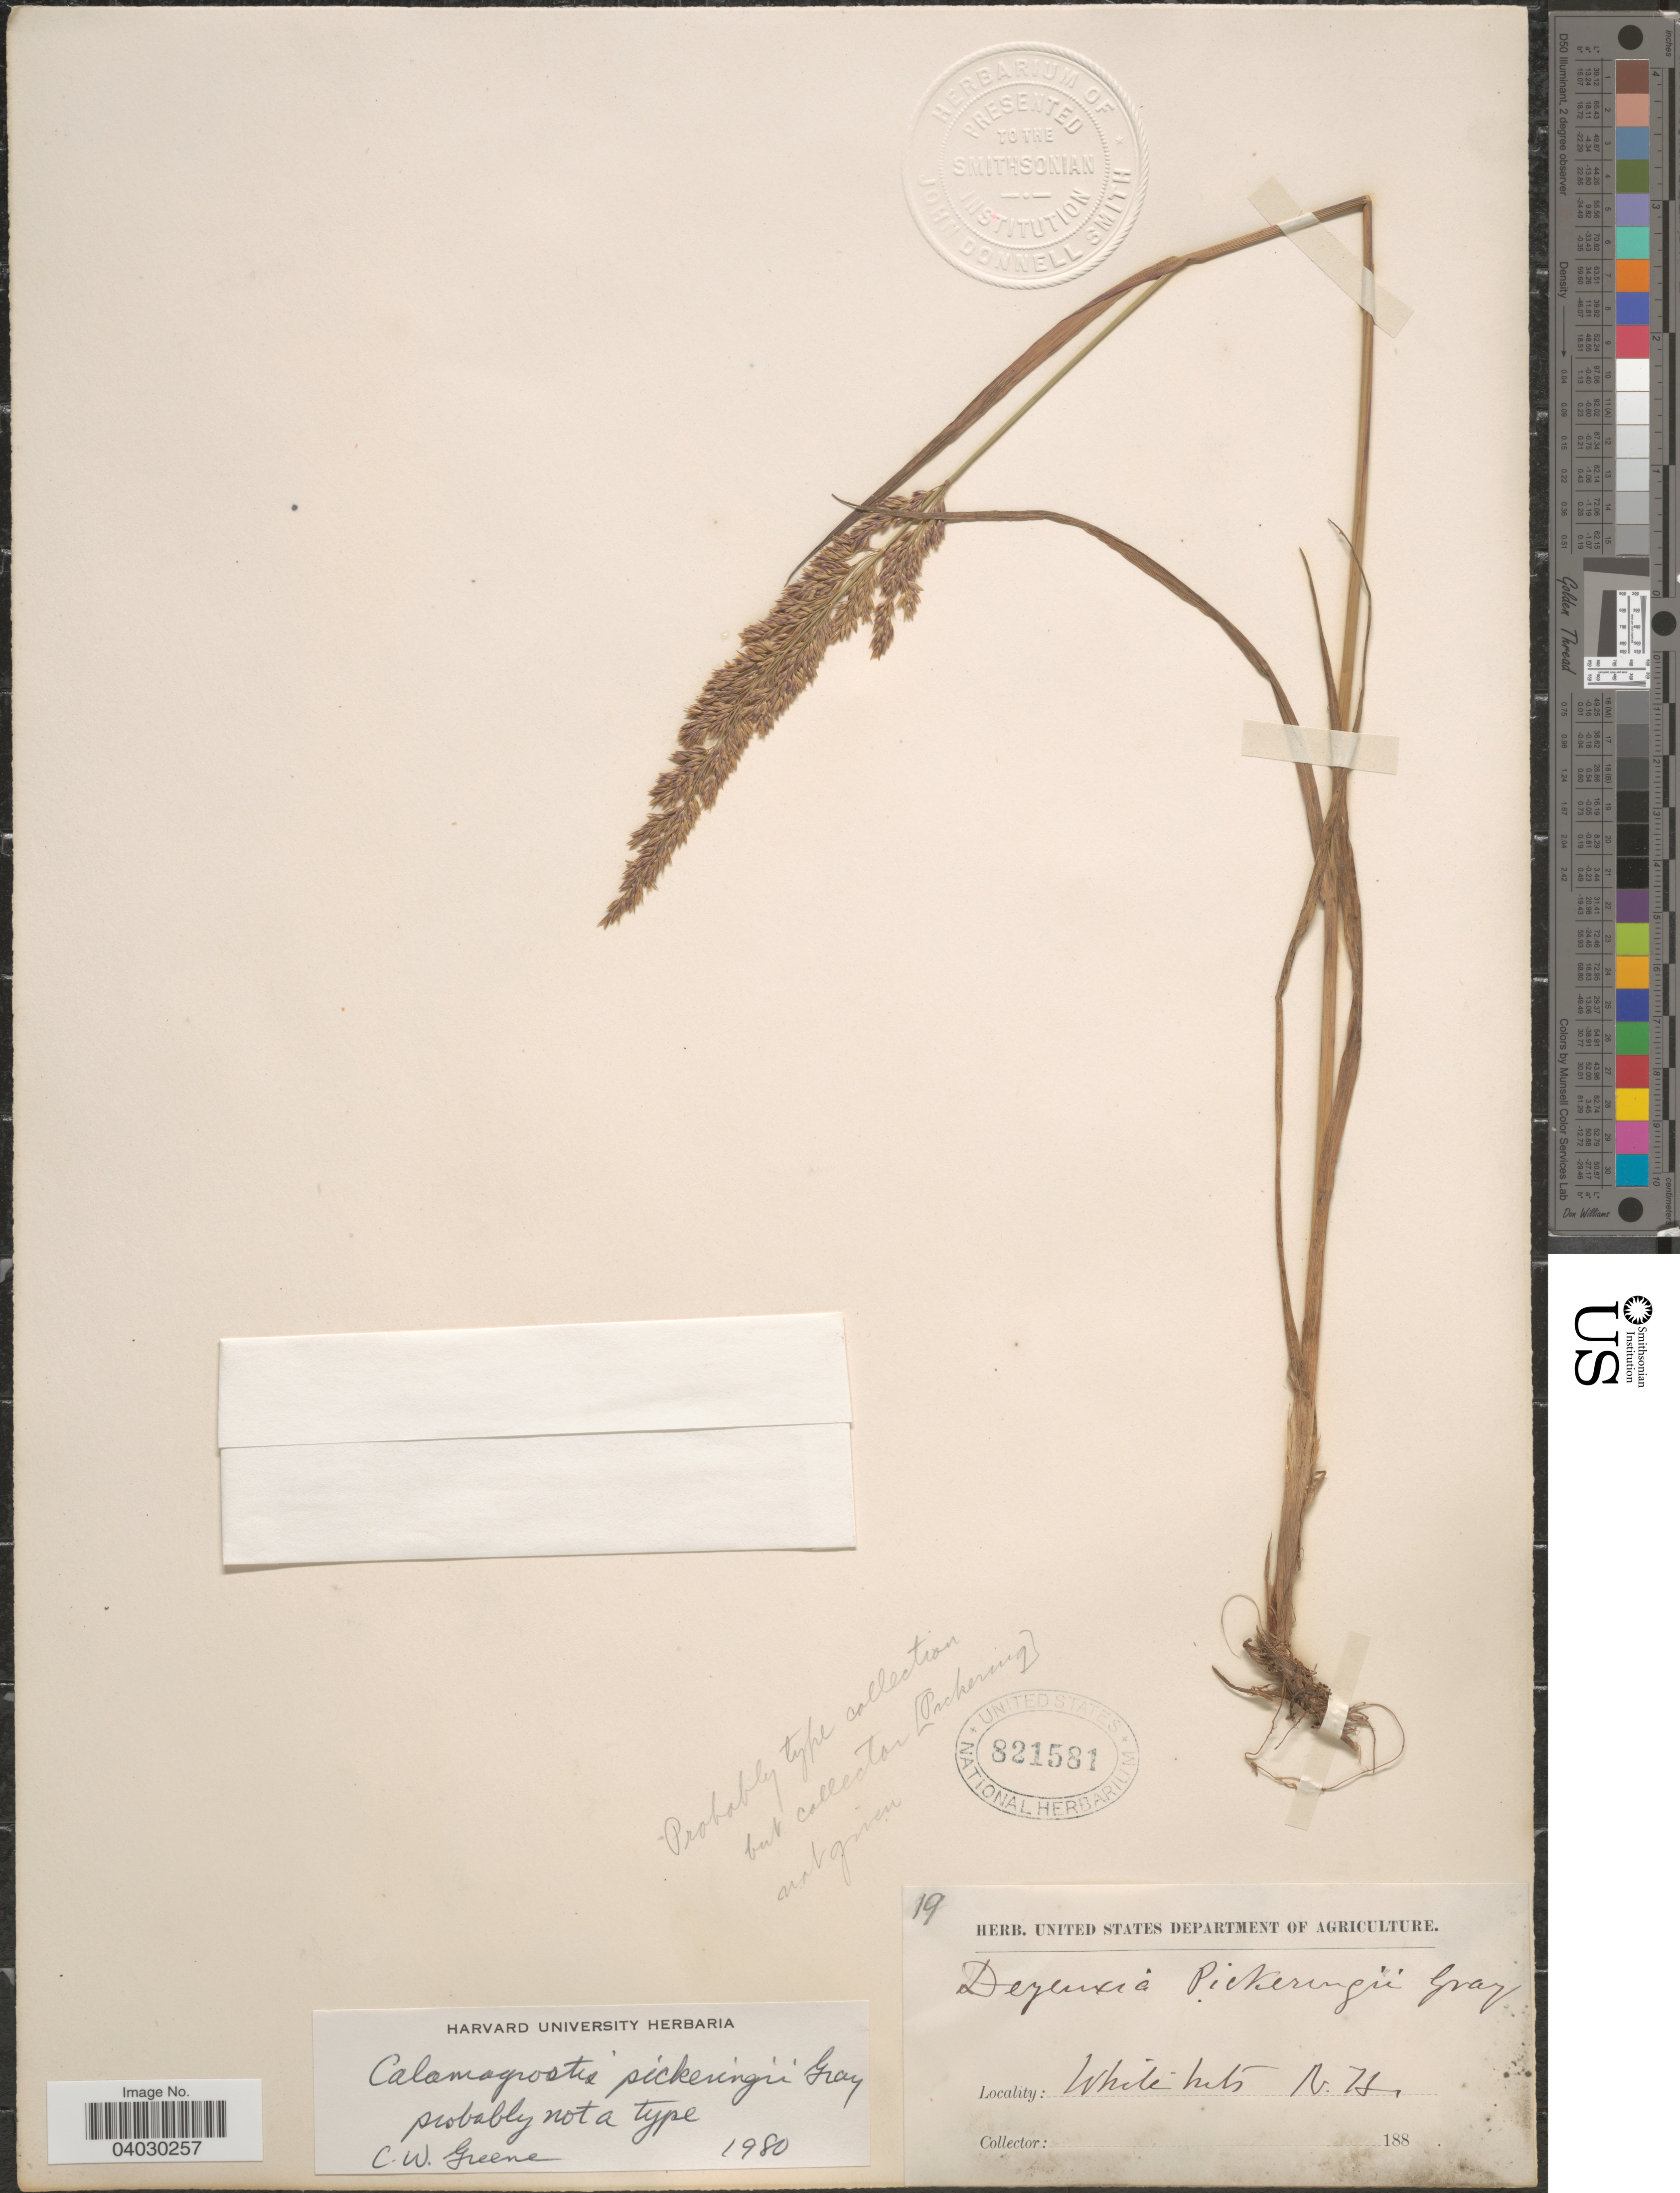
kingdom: Plantae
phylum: Tracheophyta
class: Liliopsida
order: Poales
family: Poaceae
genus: Calamagrostis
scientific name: Calamagrostis pickeringii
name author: A. Gray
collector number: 19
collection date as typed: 188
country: United States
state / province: New Hampshire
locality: White Mts.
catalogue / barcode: US 821581